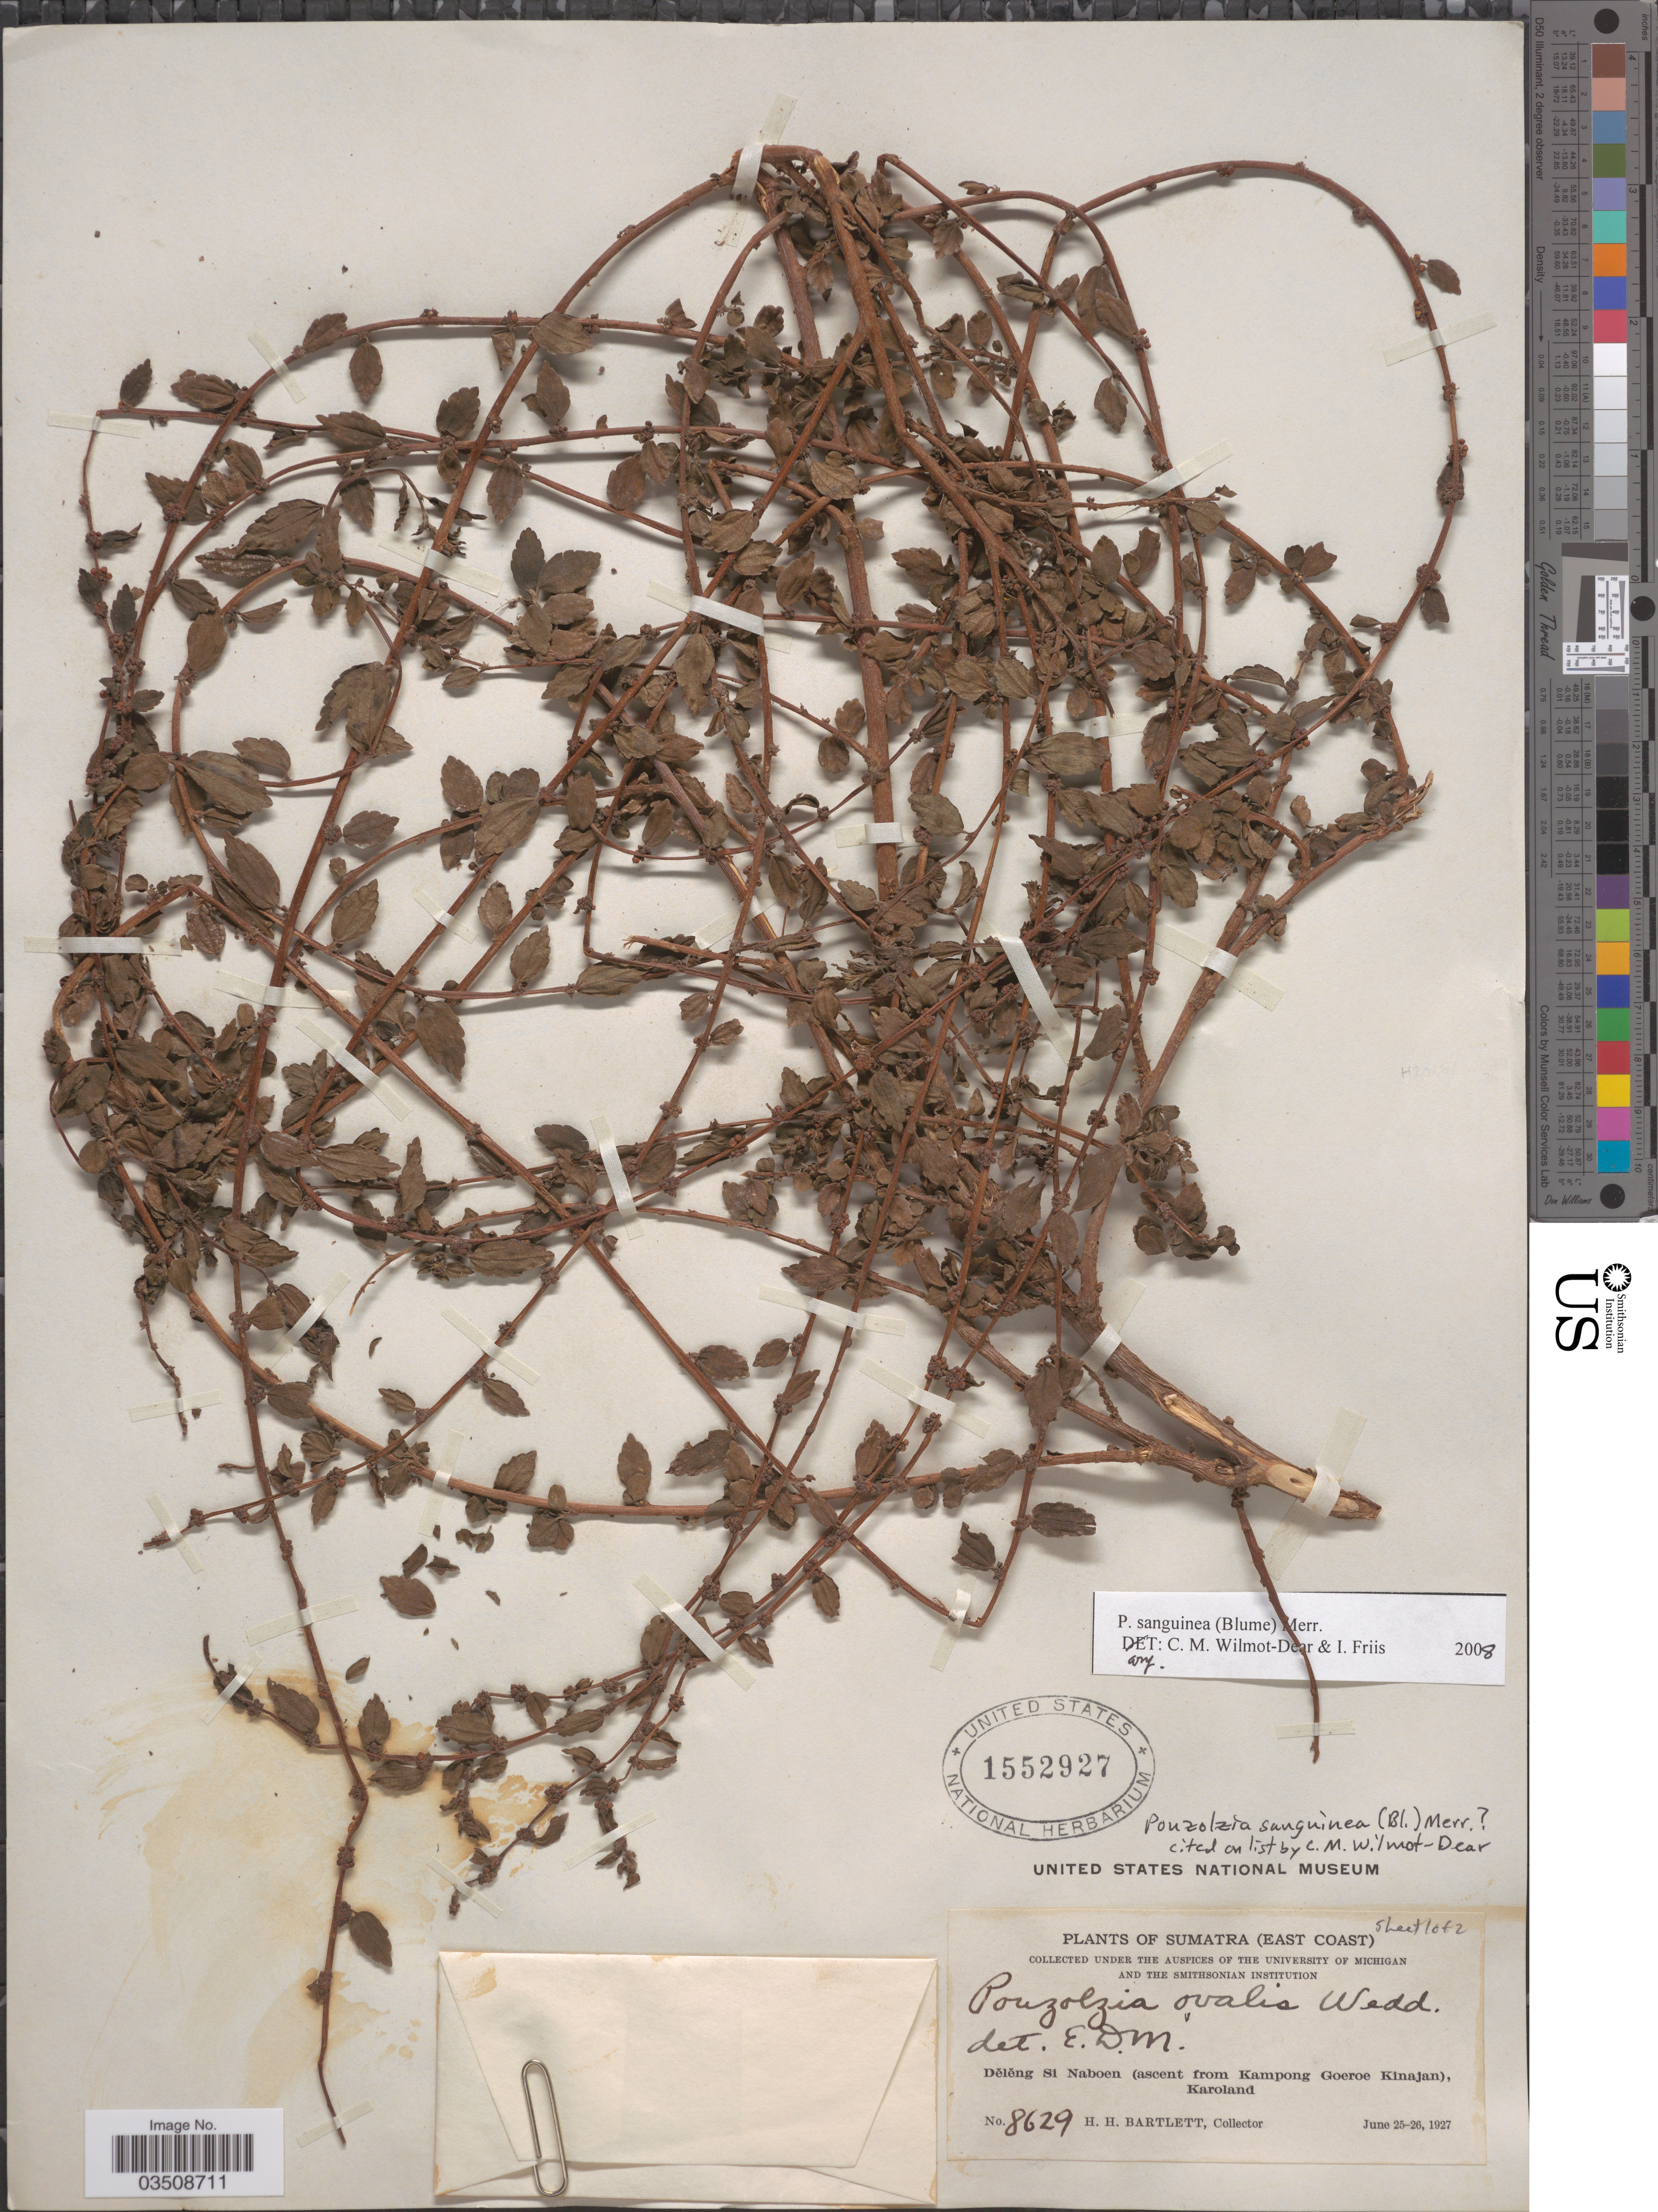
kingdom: Plantae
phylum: Tracheophyta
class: Magnoliopsida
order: Rosales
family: Urticaceae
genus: Pouzolzia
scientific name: Pouzolzia sanguinea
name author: (Blume) Merr.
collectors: H. H. Bartlett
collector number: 8629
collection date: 1927-06-25/1927-06-26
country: Indonesia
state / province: Sumatra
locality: Sumatra (East Coast). Dělěng Si Naboen (ascent from Kampong Goeroe Kinajan), Karoland.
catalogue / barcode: US 1552927